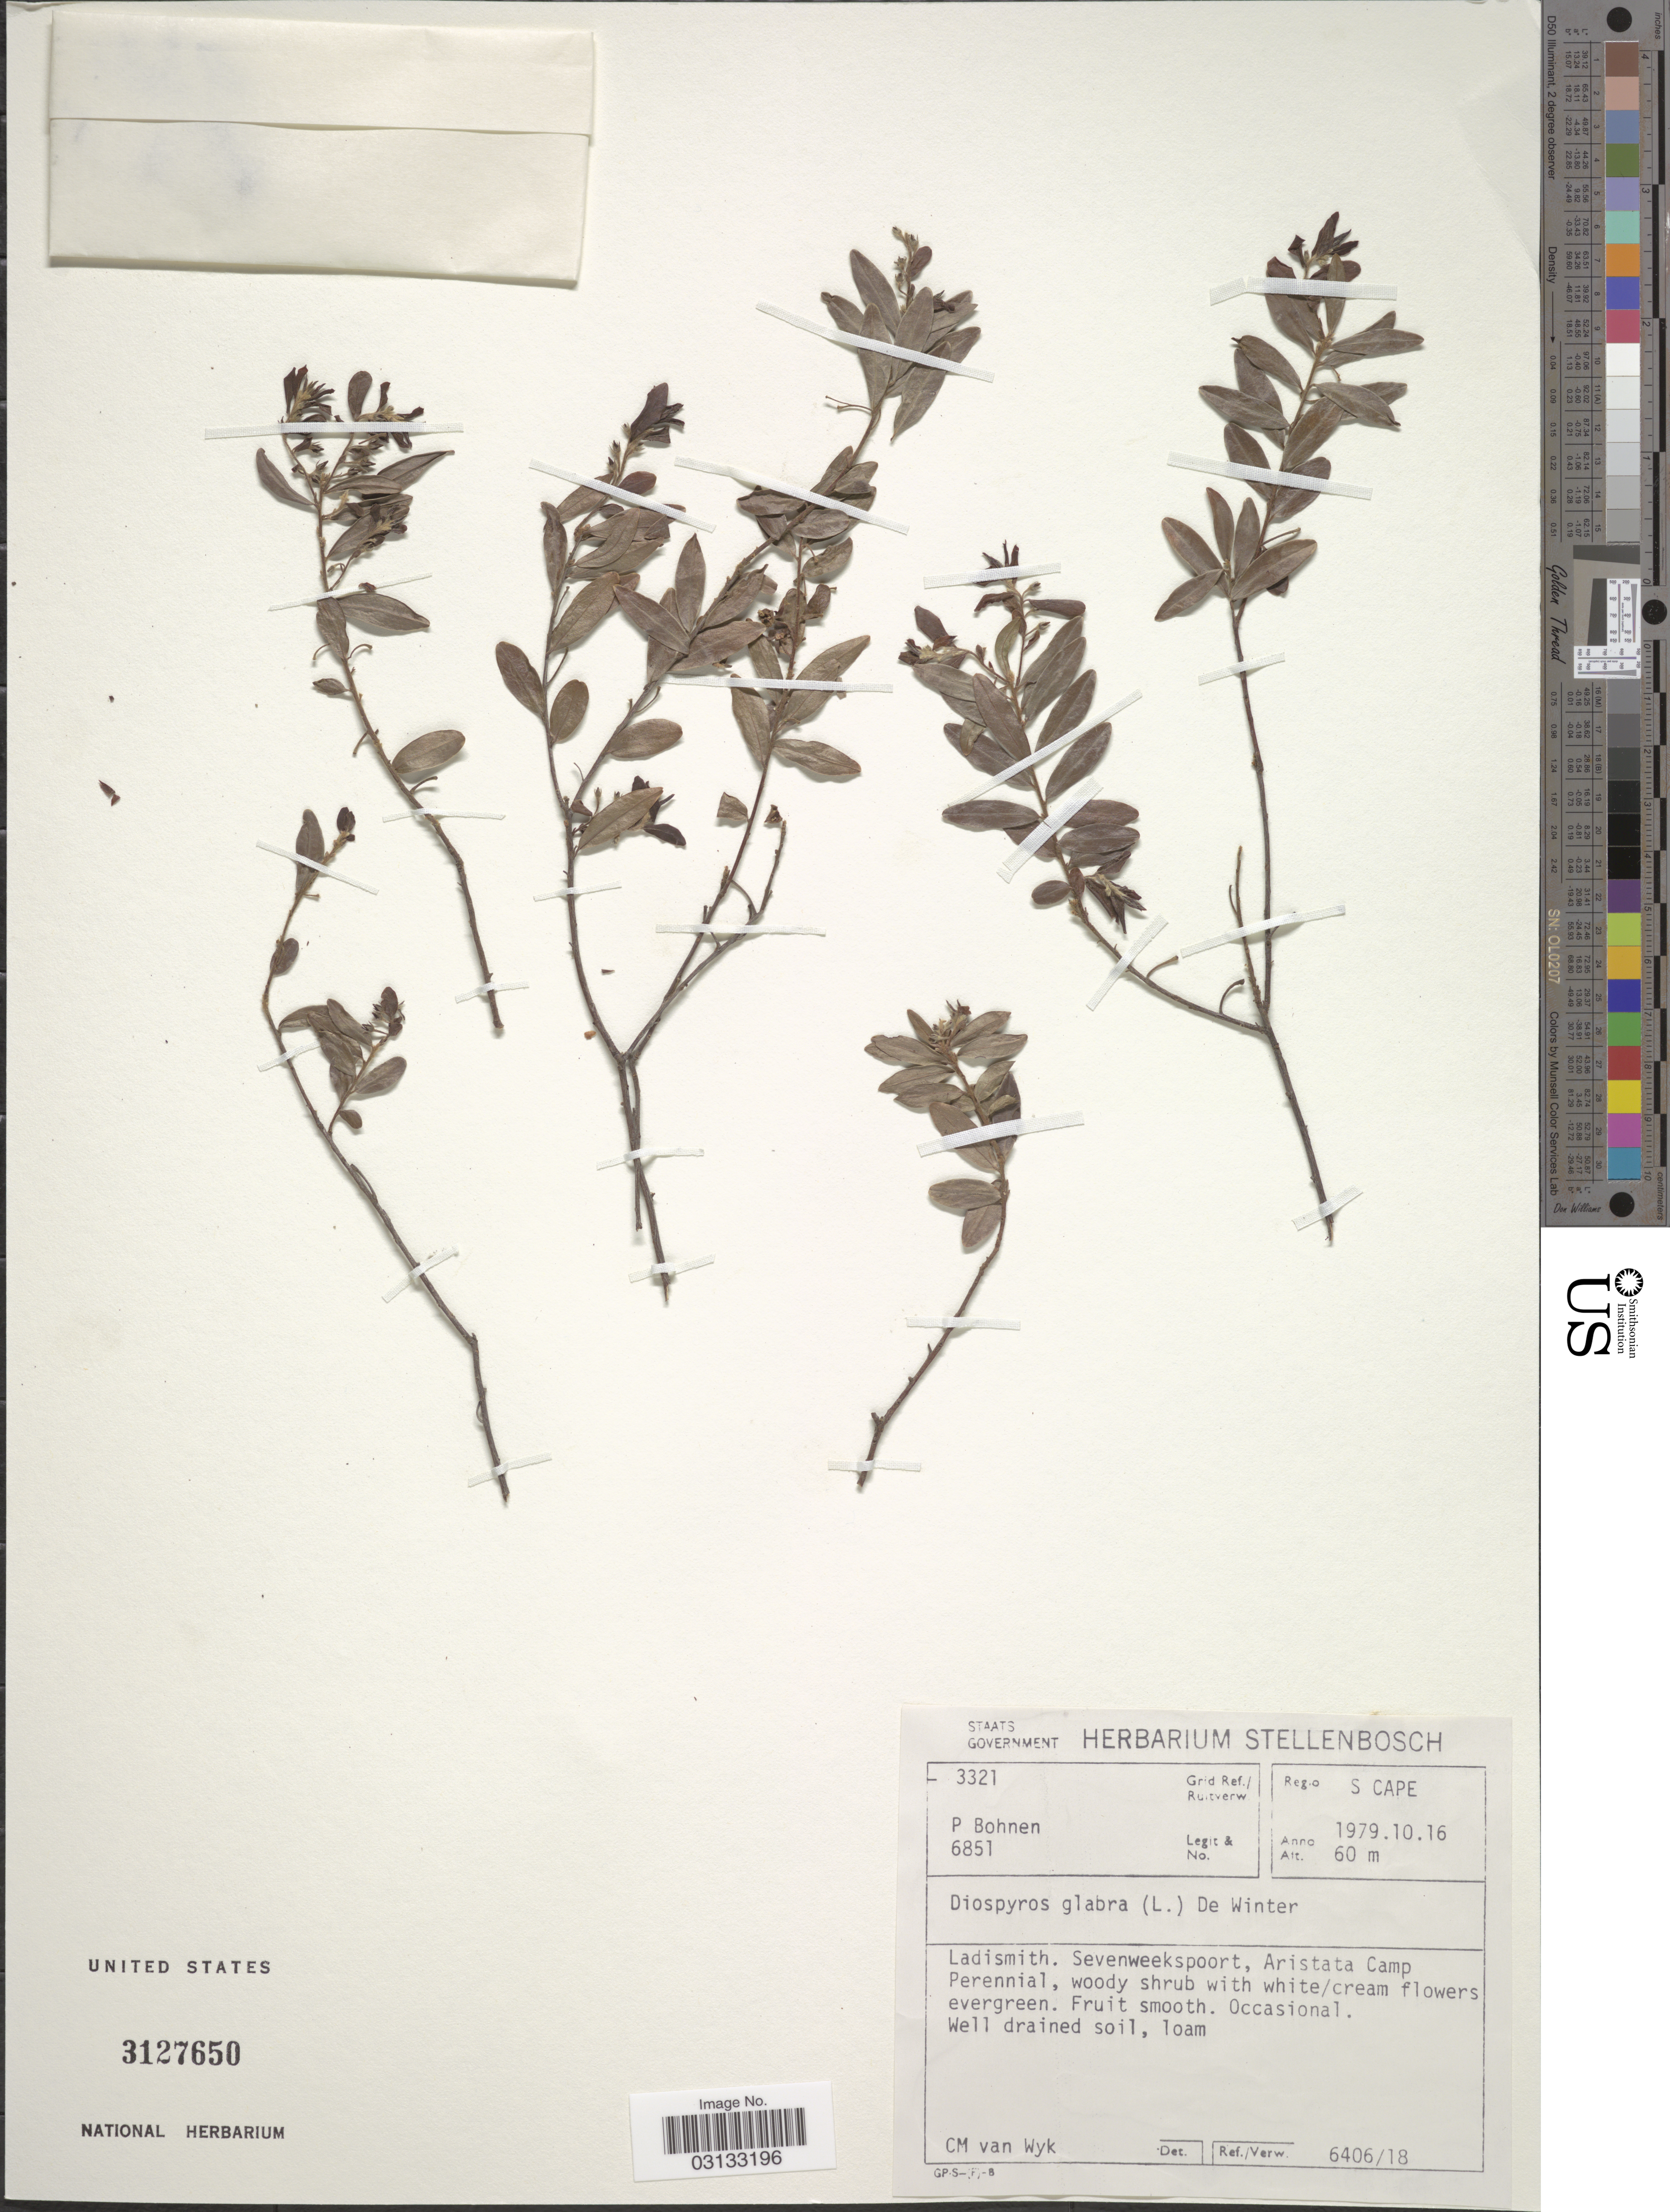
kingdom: Plantae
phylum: Tracheophyta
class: Magnoliopsida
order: Ericales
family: Ebenaceae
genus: Diospyros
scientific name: Diospyros glabra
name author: (L.) De Winter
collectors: P. Bohnen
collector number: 6851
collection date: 1979-10-16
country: South Africa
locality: Regio S Cape, Grid Ref./Ruitverw. 3321, Ladismith, Sevenweekspoort, Aristata Camp.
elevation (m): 60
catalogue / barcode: US 3127650